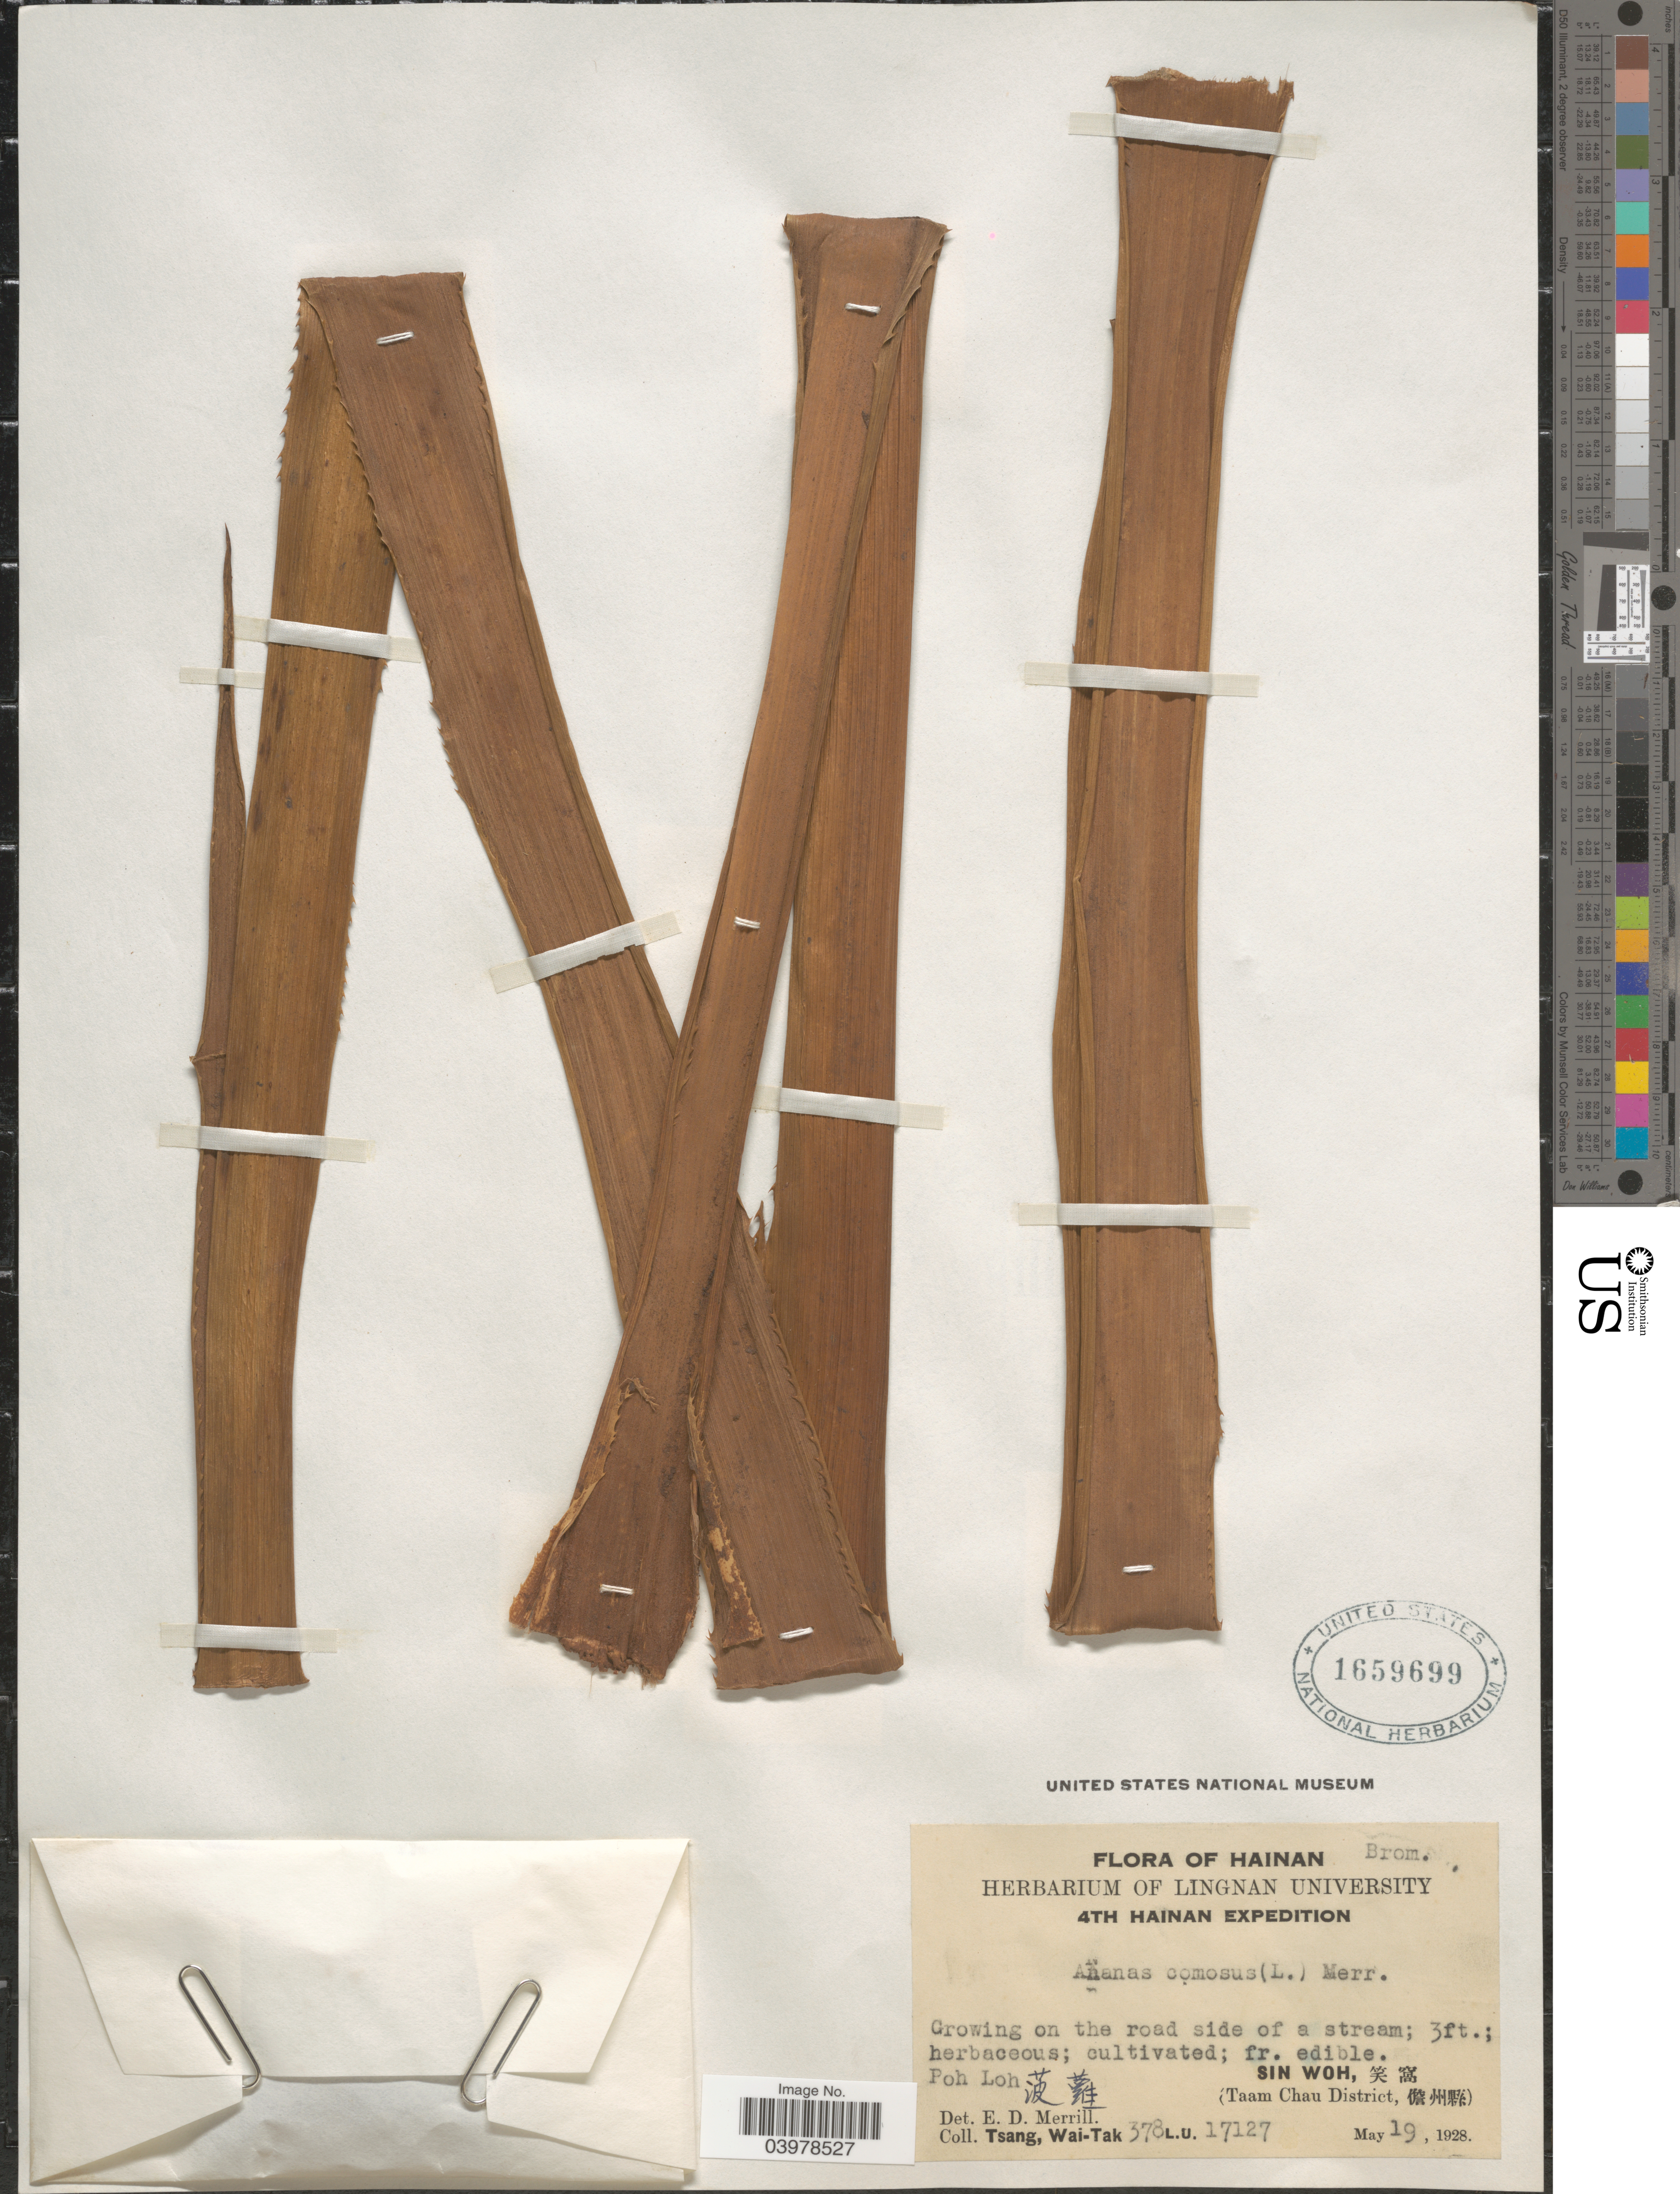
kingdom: Plantae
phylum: Tracheophyta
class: Liliopsida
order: Poales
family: Bromeliaceae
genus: Ananas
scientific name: Ananas comosus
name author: (L.) Merr.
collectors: W. T. Tsang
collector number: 378 L.U. 17127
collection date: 1928-05-19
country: China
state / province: Hainan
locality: Poh Loh. X. Sin Woh, X. (Taam Chau District, X).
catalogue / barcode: US 1659699